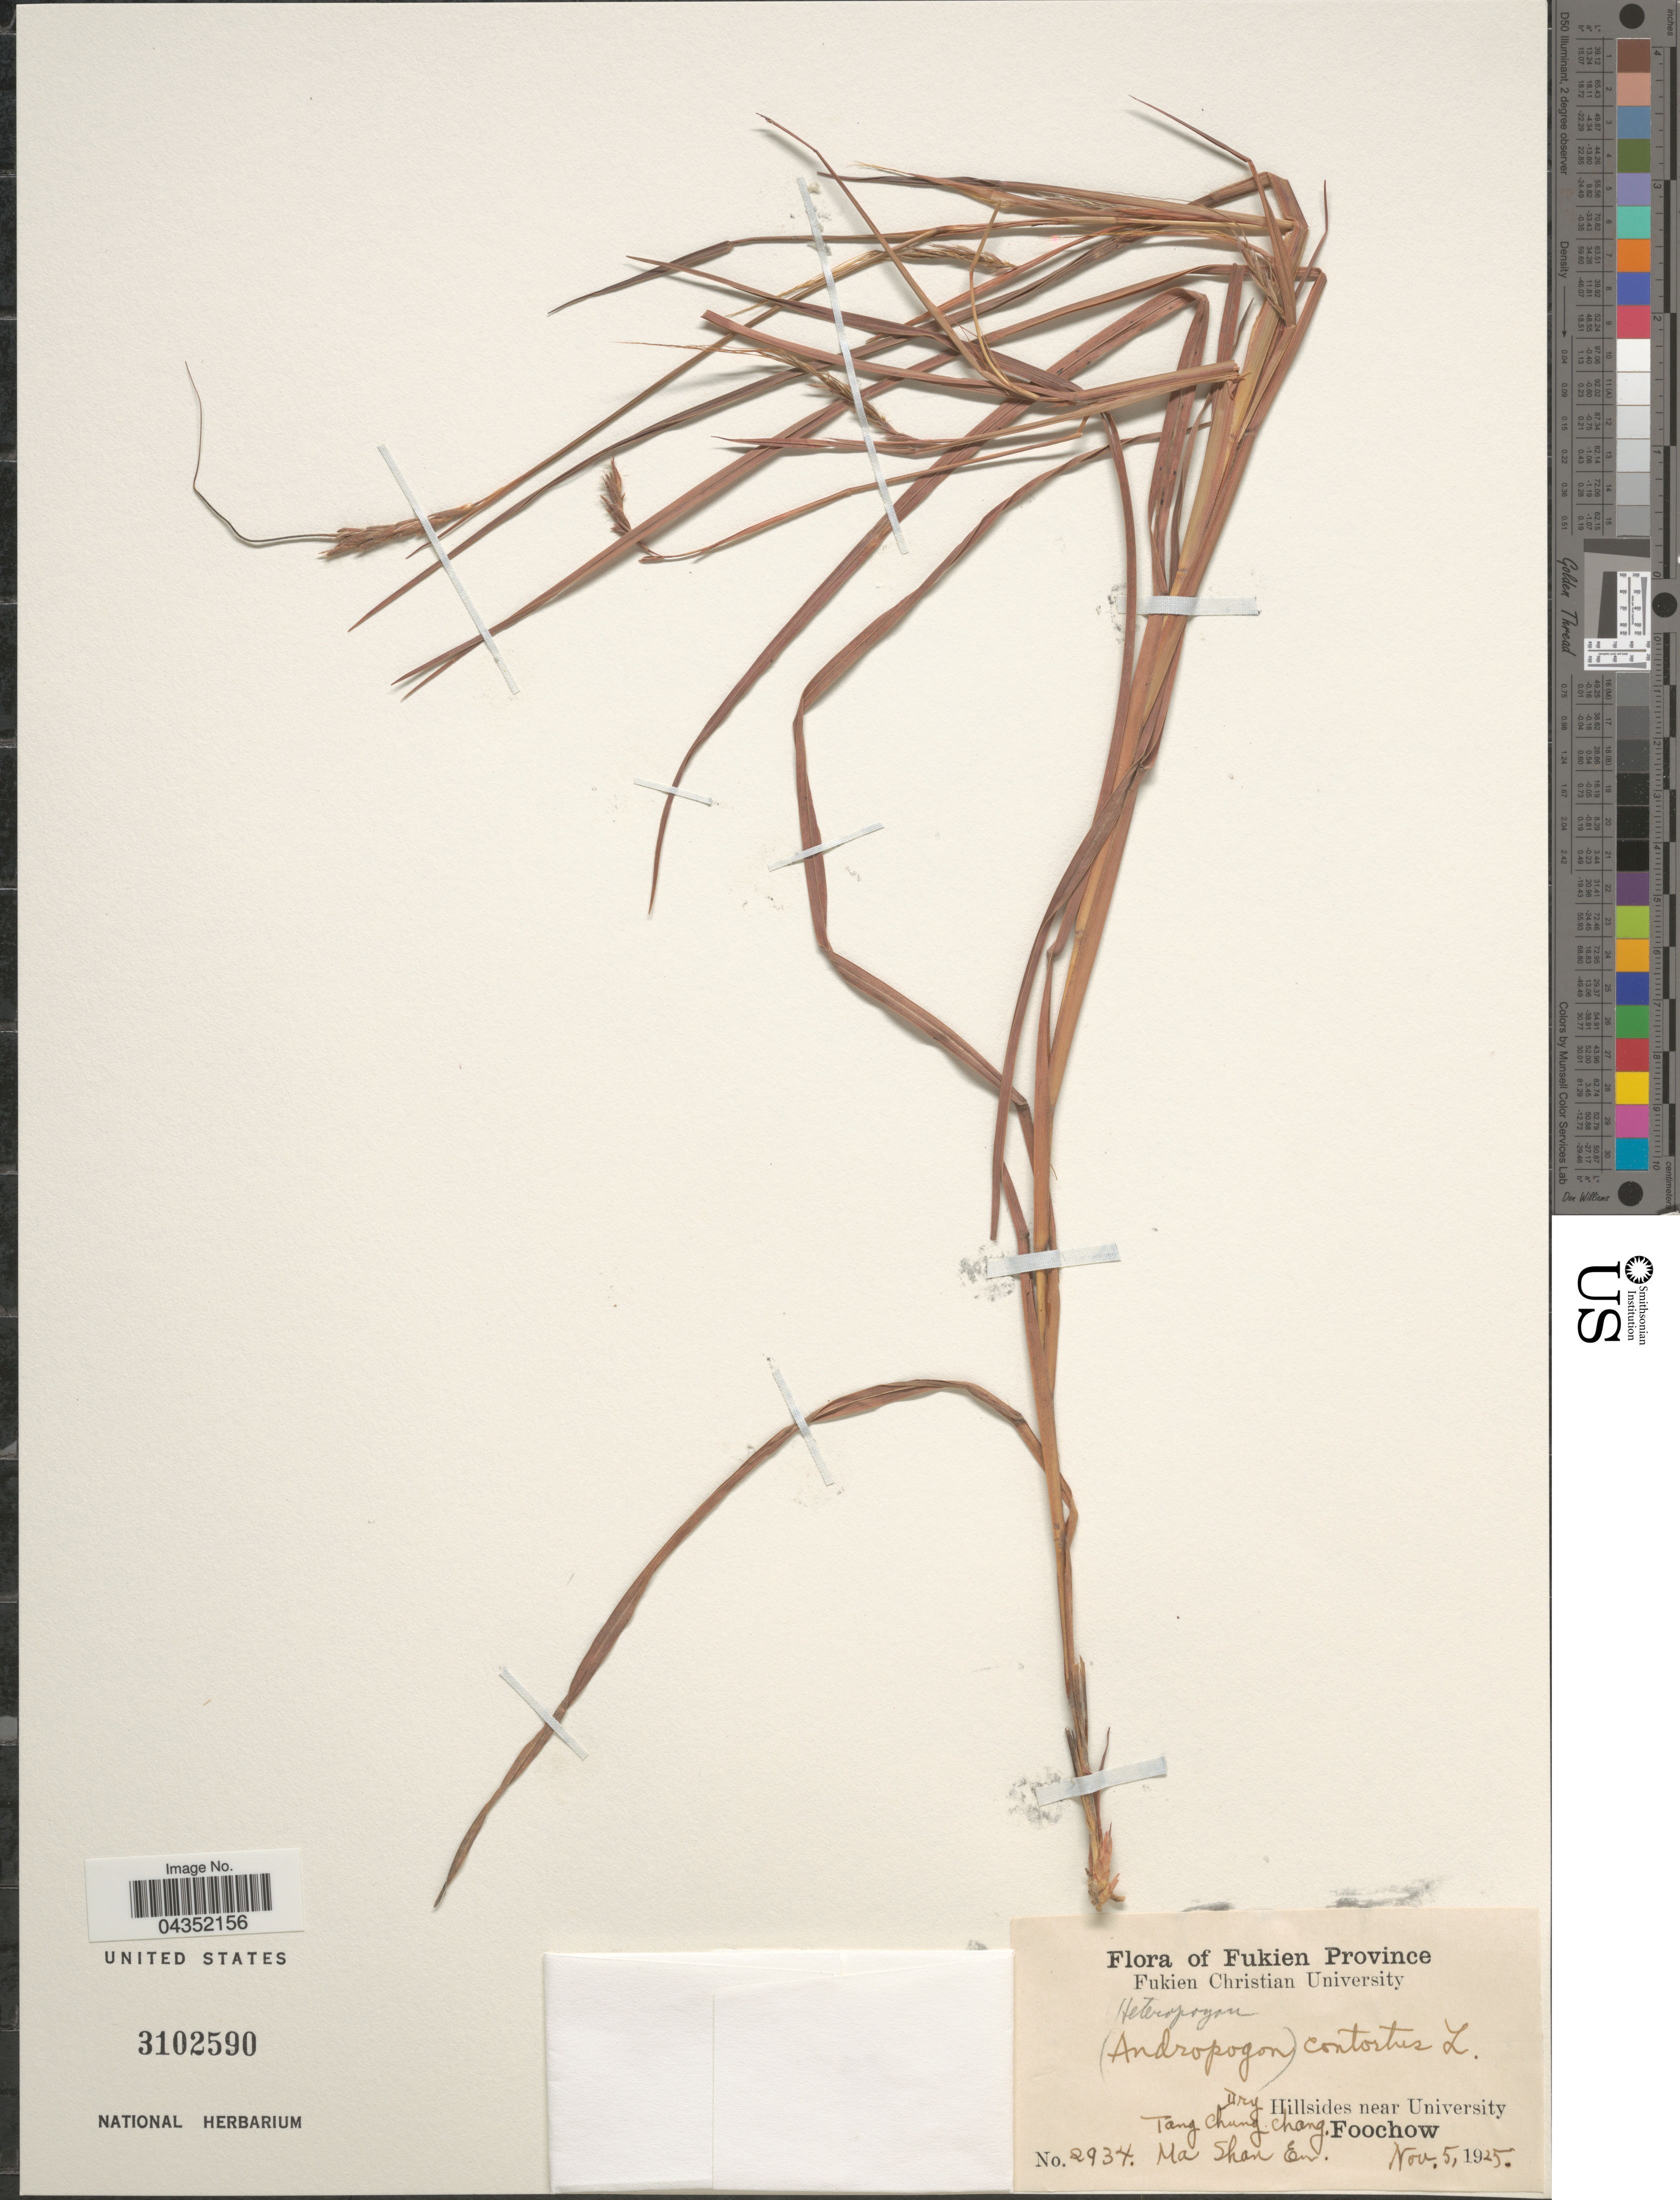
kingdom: Plantae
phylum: Tracheophyta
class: Liliopsida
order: Poales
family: Poaceae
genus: Heteropogon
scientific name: Heteropogon contortus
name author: (L.) P. Beauv. ex Roem. & Schult.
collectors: M. En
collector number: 2934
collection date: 1925-11-05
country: China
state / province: Fujian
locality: Fukien Province. Dry hillsides near University. Foochow. Tang Chung Chang. Ma Shan En.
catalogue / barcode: US 3102590